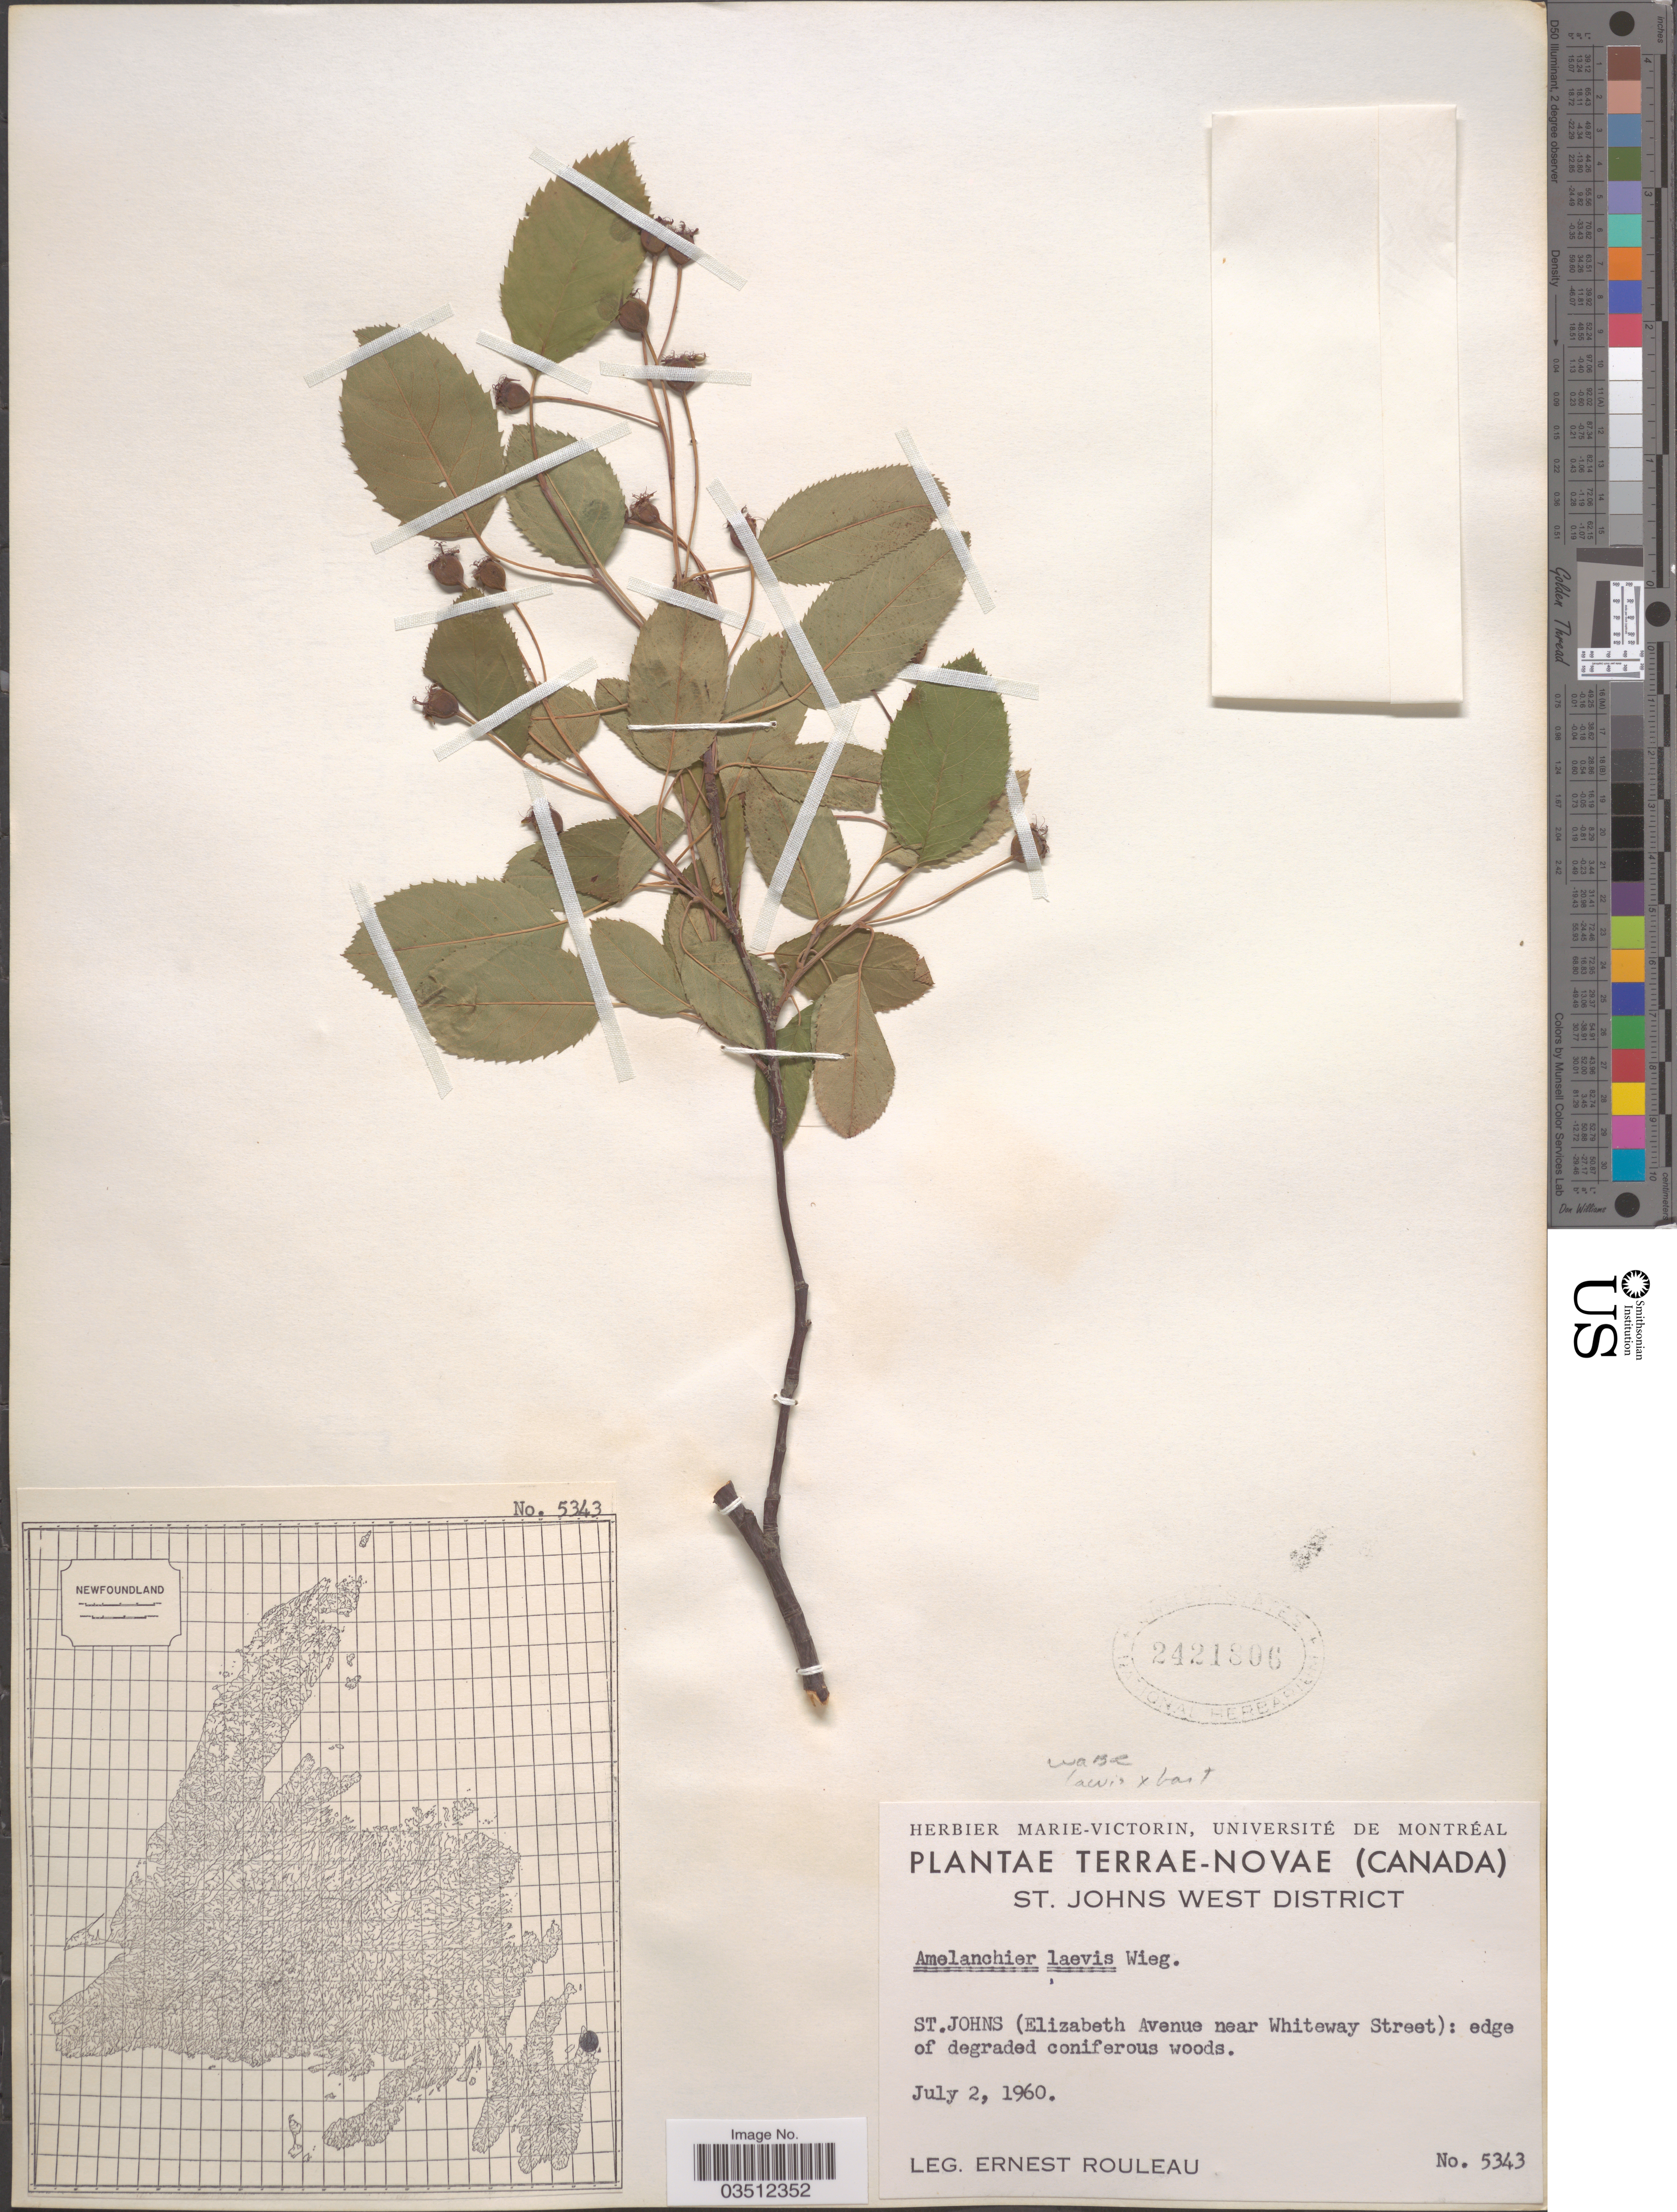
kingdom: Plantae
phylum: Tracheophyta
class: Magnoliopsida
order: Rosales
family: Rosaceae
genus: Amelanchier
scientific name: Amelanchier laevis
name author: Wiegand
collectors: J. Rouleau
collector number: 5343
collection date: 1960-07-02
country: Canada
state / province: Newfoundland and Labrador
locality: Terrae-Novae. St. Johns West District. St. Johns (Elizabeth Avenue near Whiteway Street): edge of degraded coniferous woods.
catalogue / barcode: US 2421806